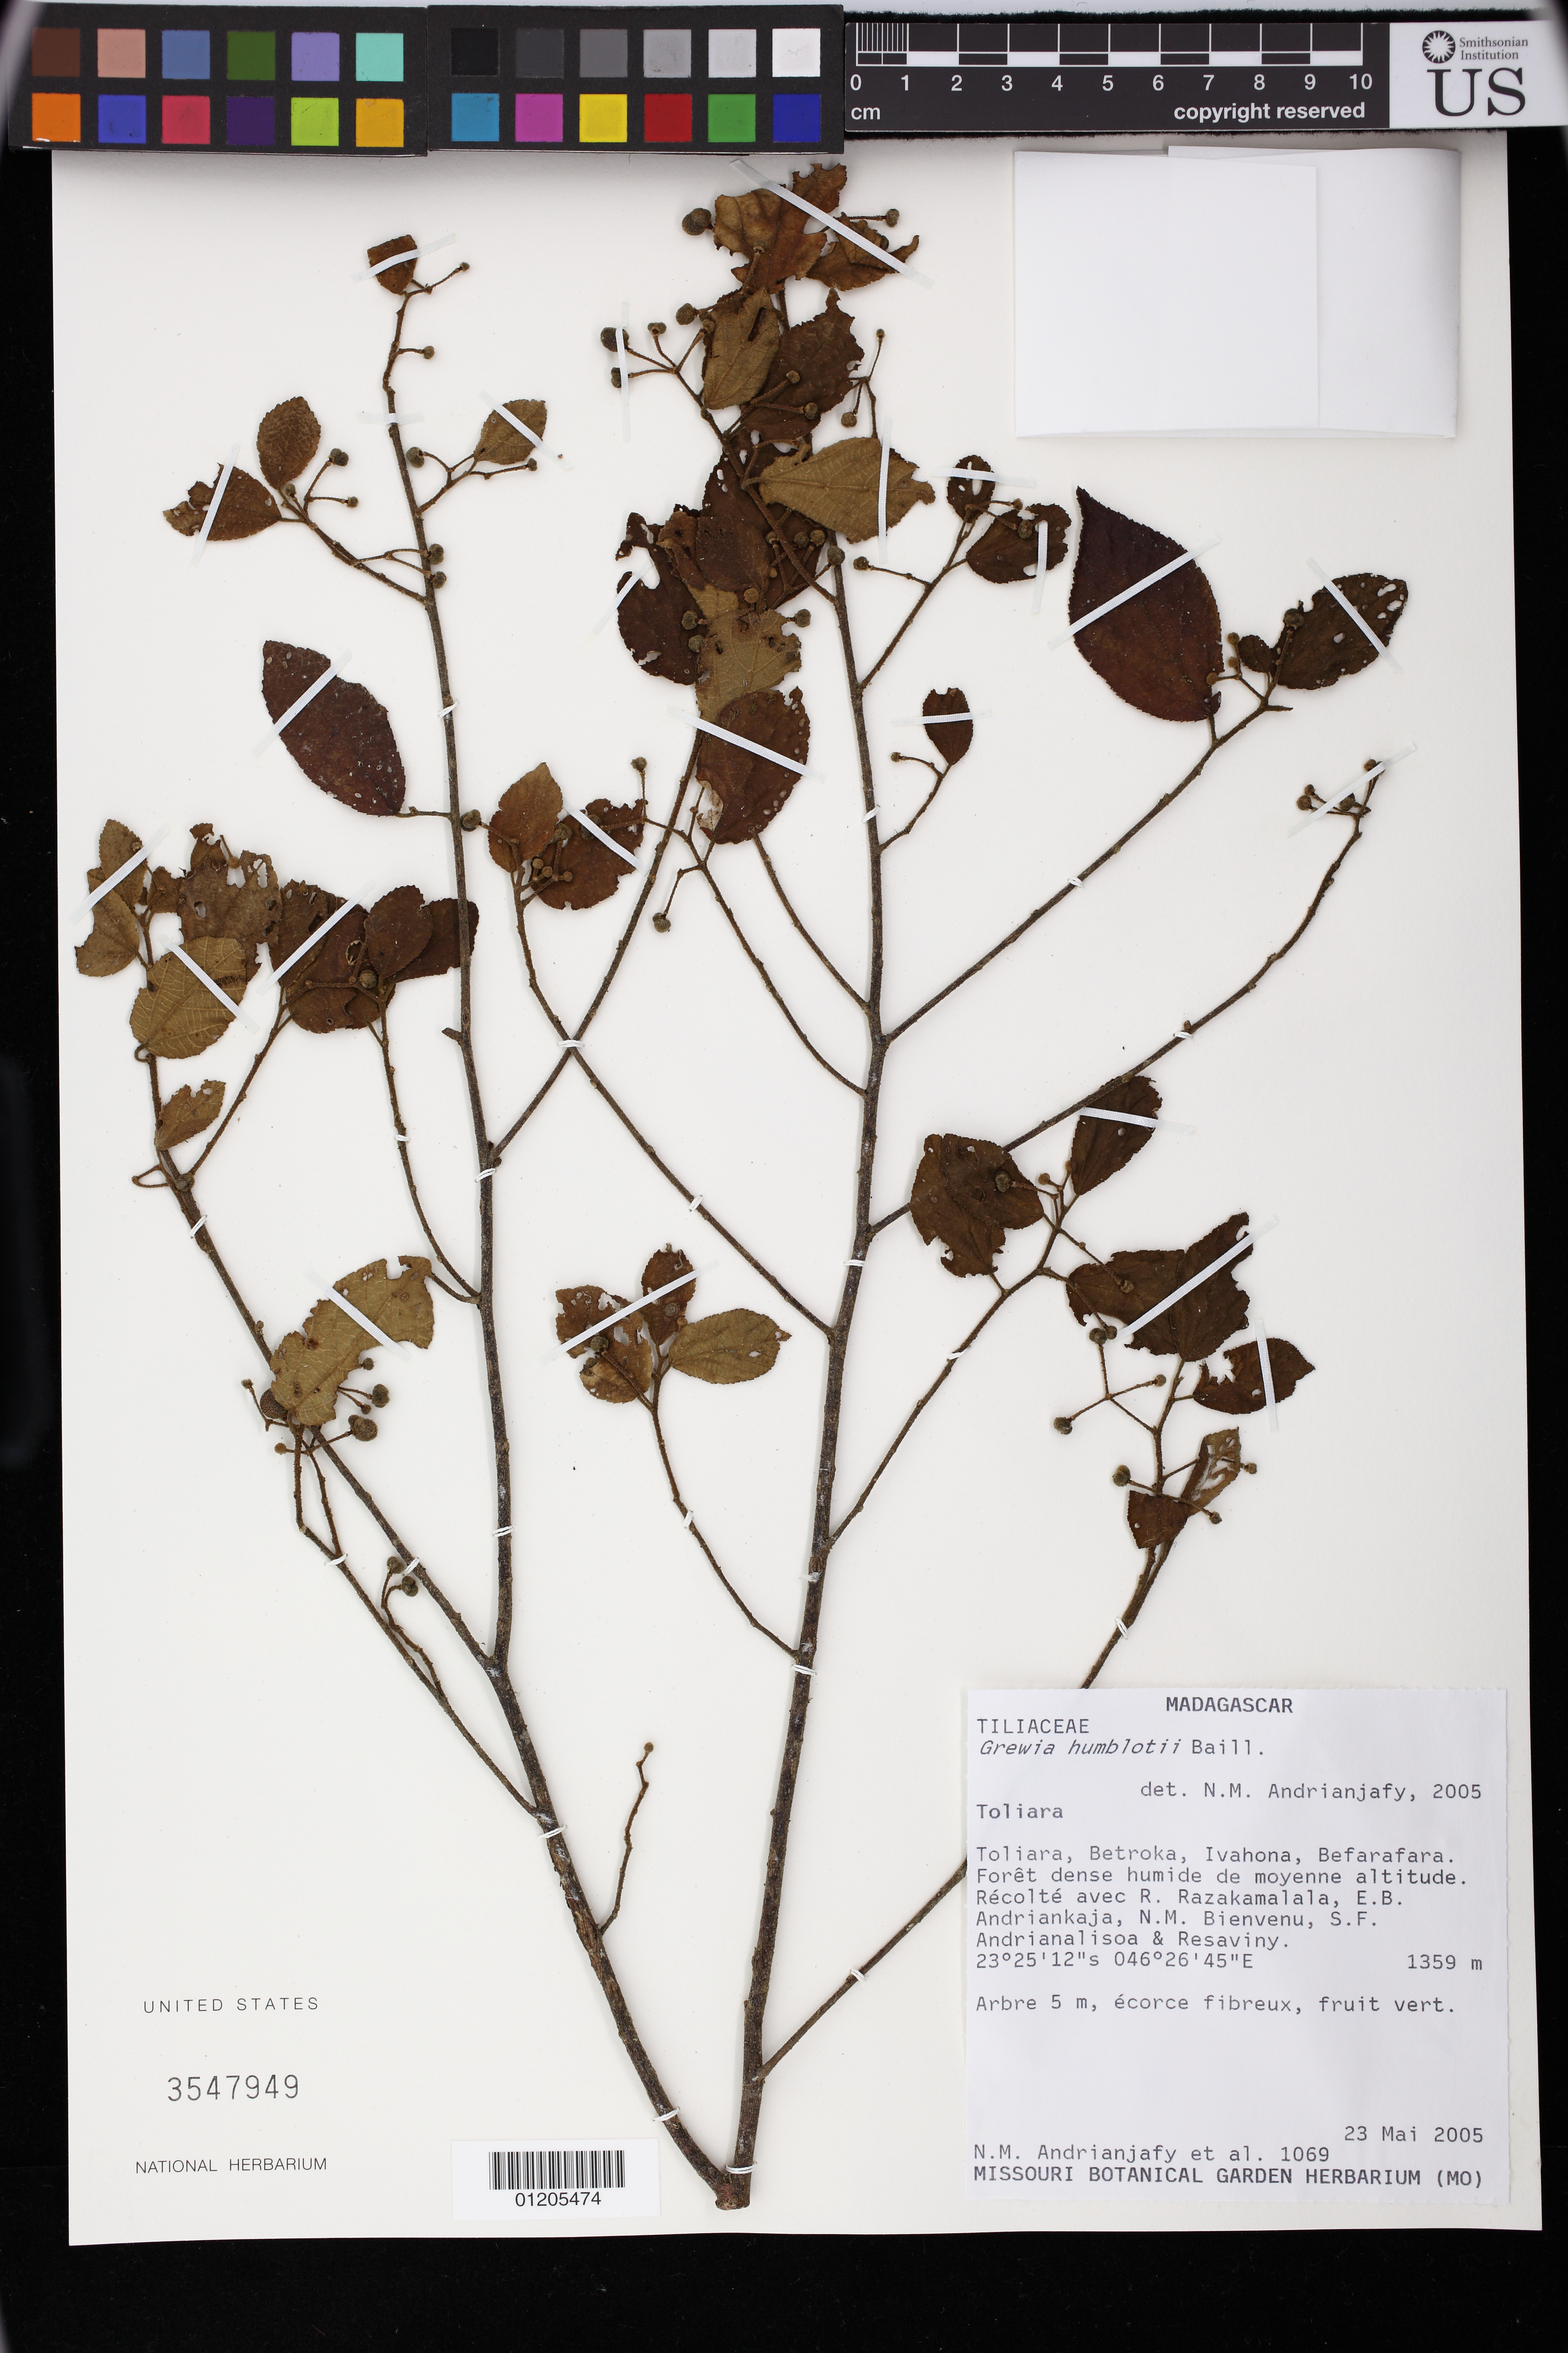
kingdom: Plantae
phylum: Tracheophyta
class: Magnoliopsida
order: Malvales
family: Malvaceae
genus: Grewia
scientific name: Grewia humblotii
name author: Baill.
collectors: N. M. Andrianjafy, R. Razakamalala, E. B. Andriankaja & N. M. Bienvenu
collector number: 1069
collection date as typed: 23 May 2005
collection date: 2005-05-23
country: Madagascar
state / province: Anosy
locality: Toliara. Toliara, Betroka, Ivahona, Befarafara. Forêt dense humide de moyenne altitude.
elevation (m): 1359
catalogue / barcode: US 3547949